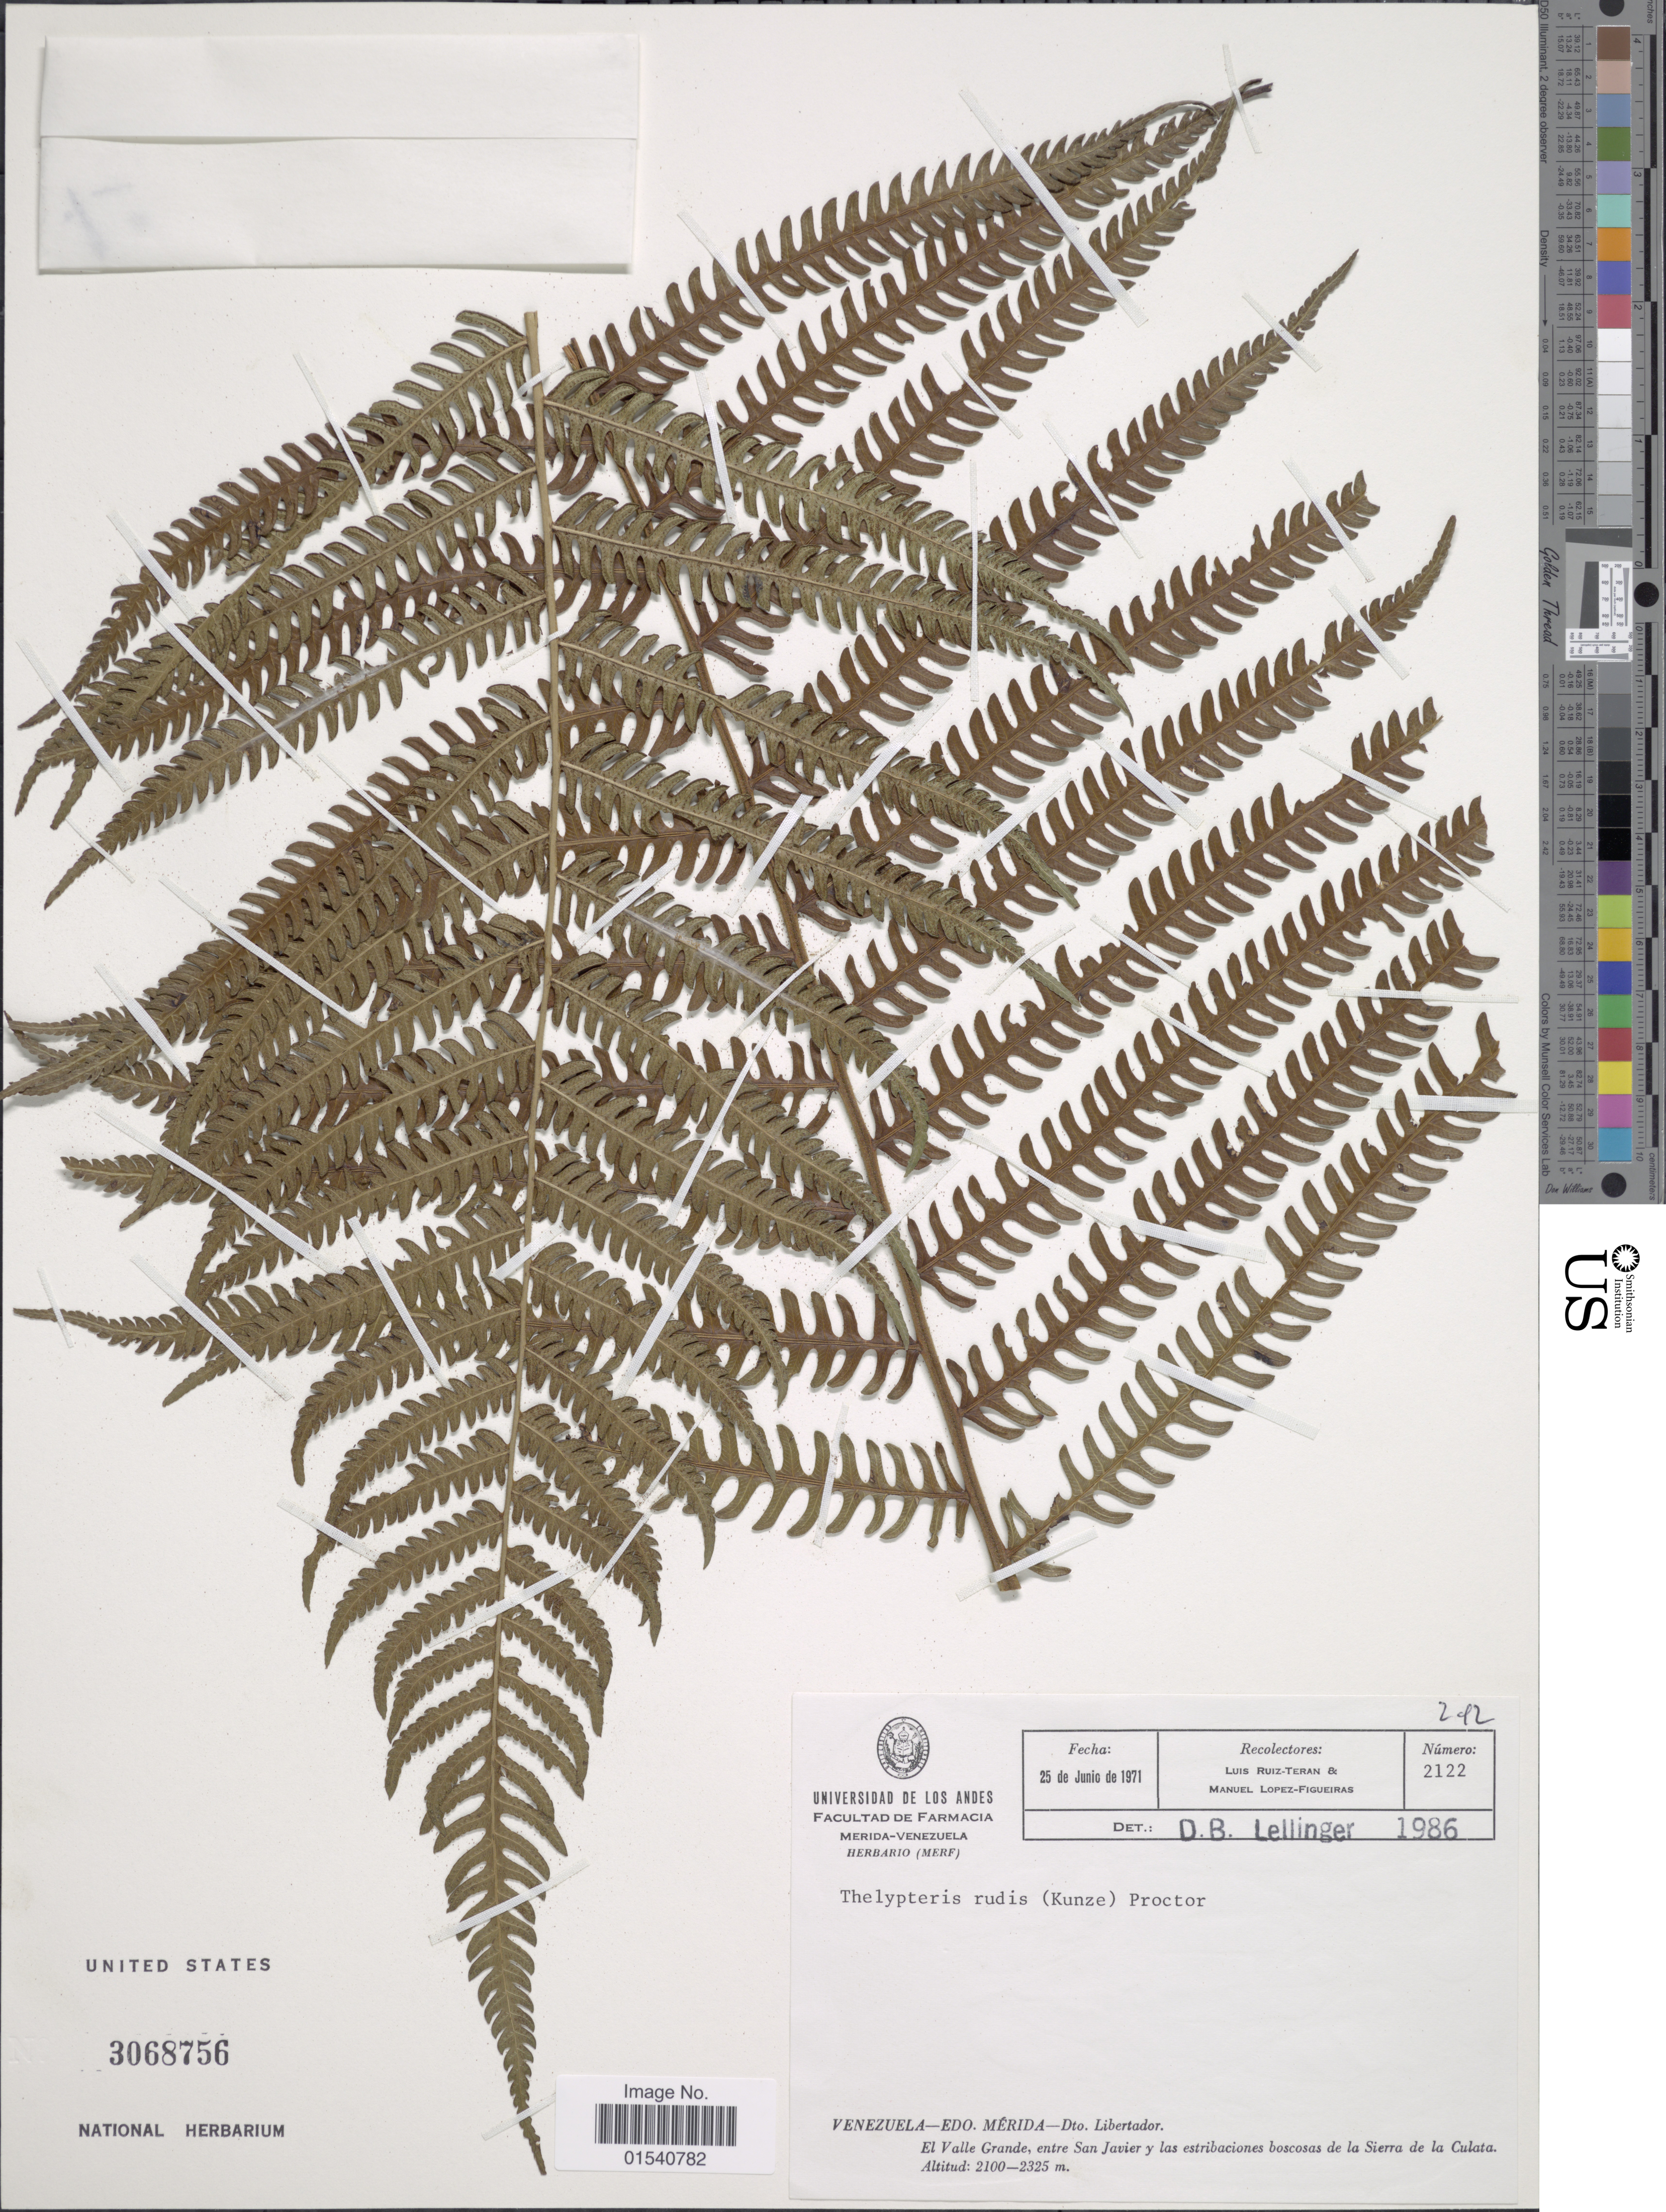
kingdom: Plantae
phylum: Tracheophyta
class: Polypodiopsida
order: Polypodiales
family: Thelypteridaceae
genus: Amauropelta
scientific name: Amauropelta rudis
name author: (Kunze) Pic. Serm.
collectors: L. Teran & M. Lopéz-F.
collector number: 2122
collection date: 1971-06-25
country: Venezuela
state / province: Mérida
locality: Dto LIbertador. El Valle Grande, entre San Javier y las estribaciones boscosas de la Sierra de la Culata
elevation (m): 2100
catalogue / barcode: US 3068756